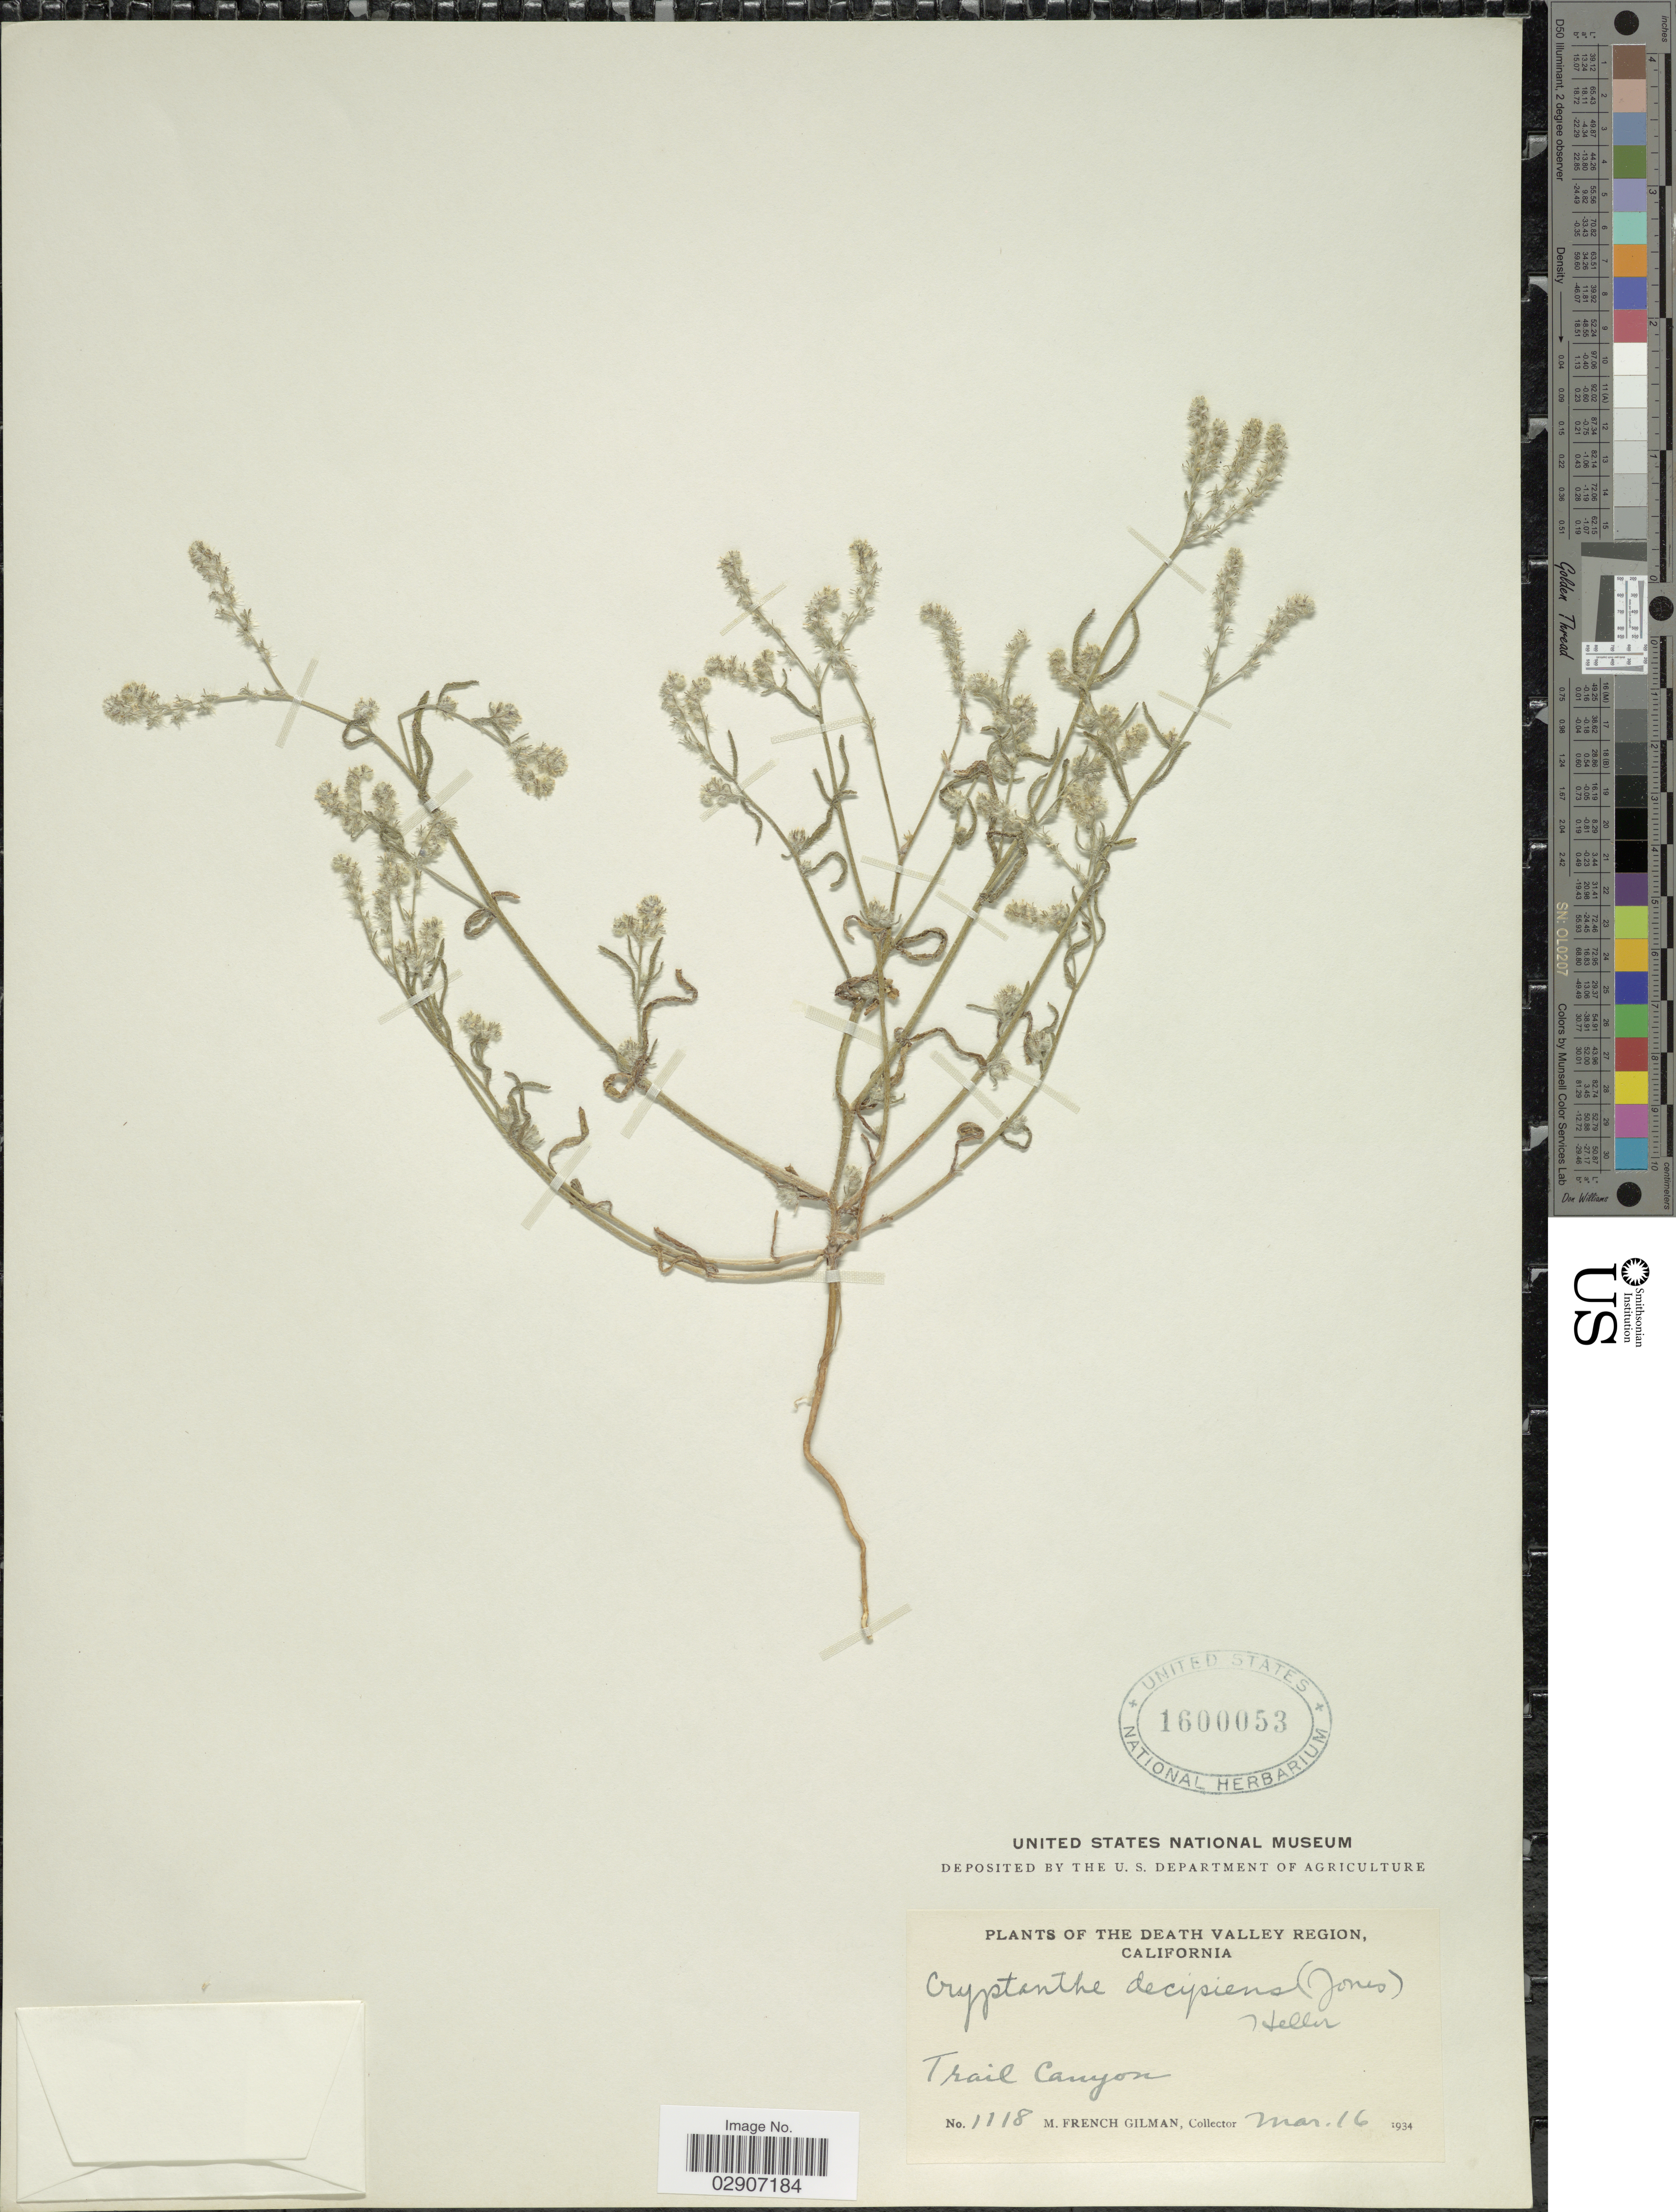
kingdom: Plantae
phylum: Tracheophyta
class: Magnoliopsida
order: Boraginales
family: Boraginaceae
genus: Cryptantha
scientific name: Cryptantha decipiens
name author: (M.E. Jones) A. Heller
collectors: M. F. Gilman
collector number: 1118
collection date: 1934-03-16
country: United States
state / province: California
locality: The Death Valley Region, Trail Canyon.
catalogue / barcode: US 1600053